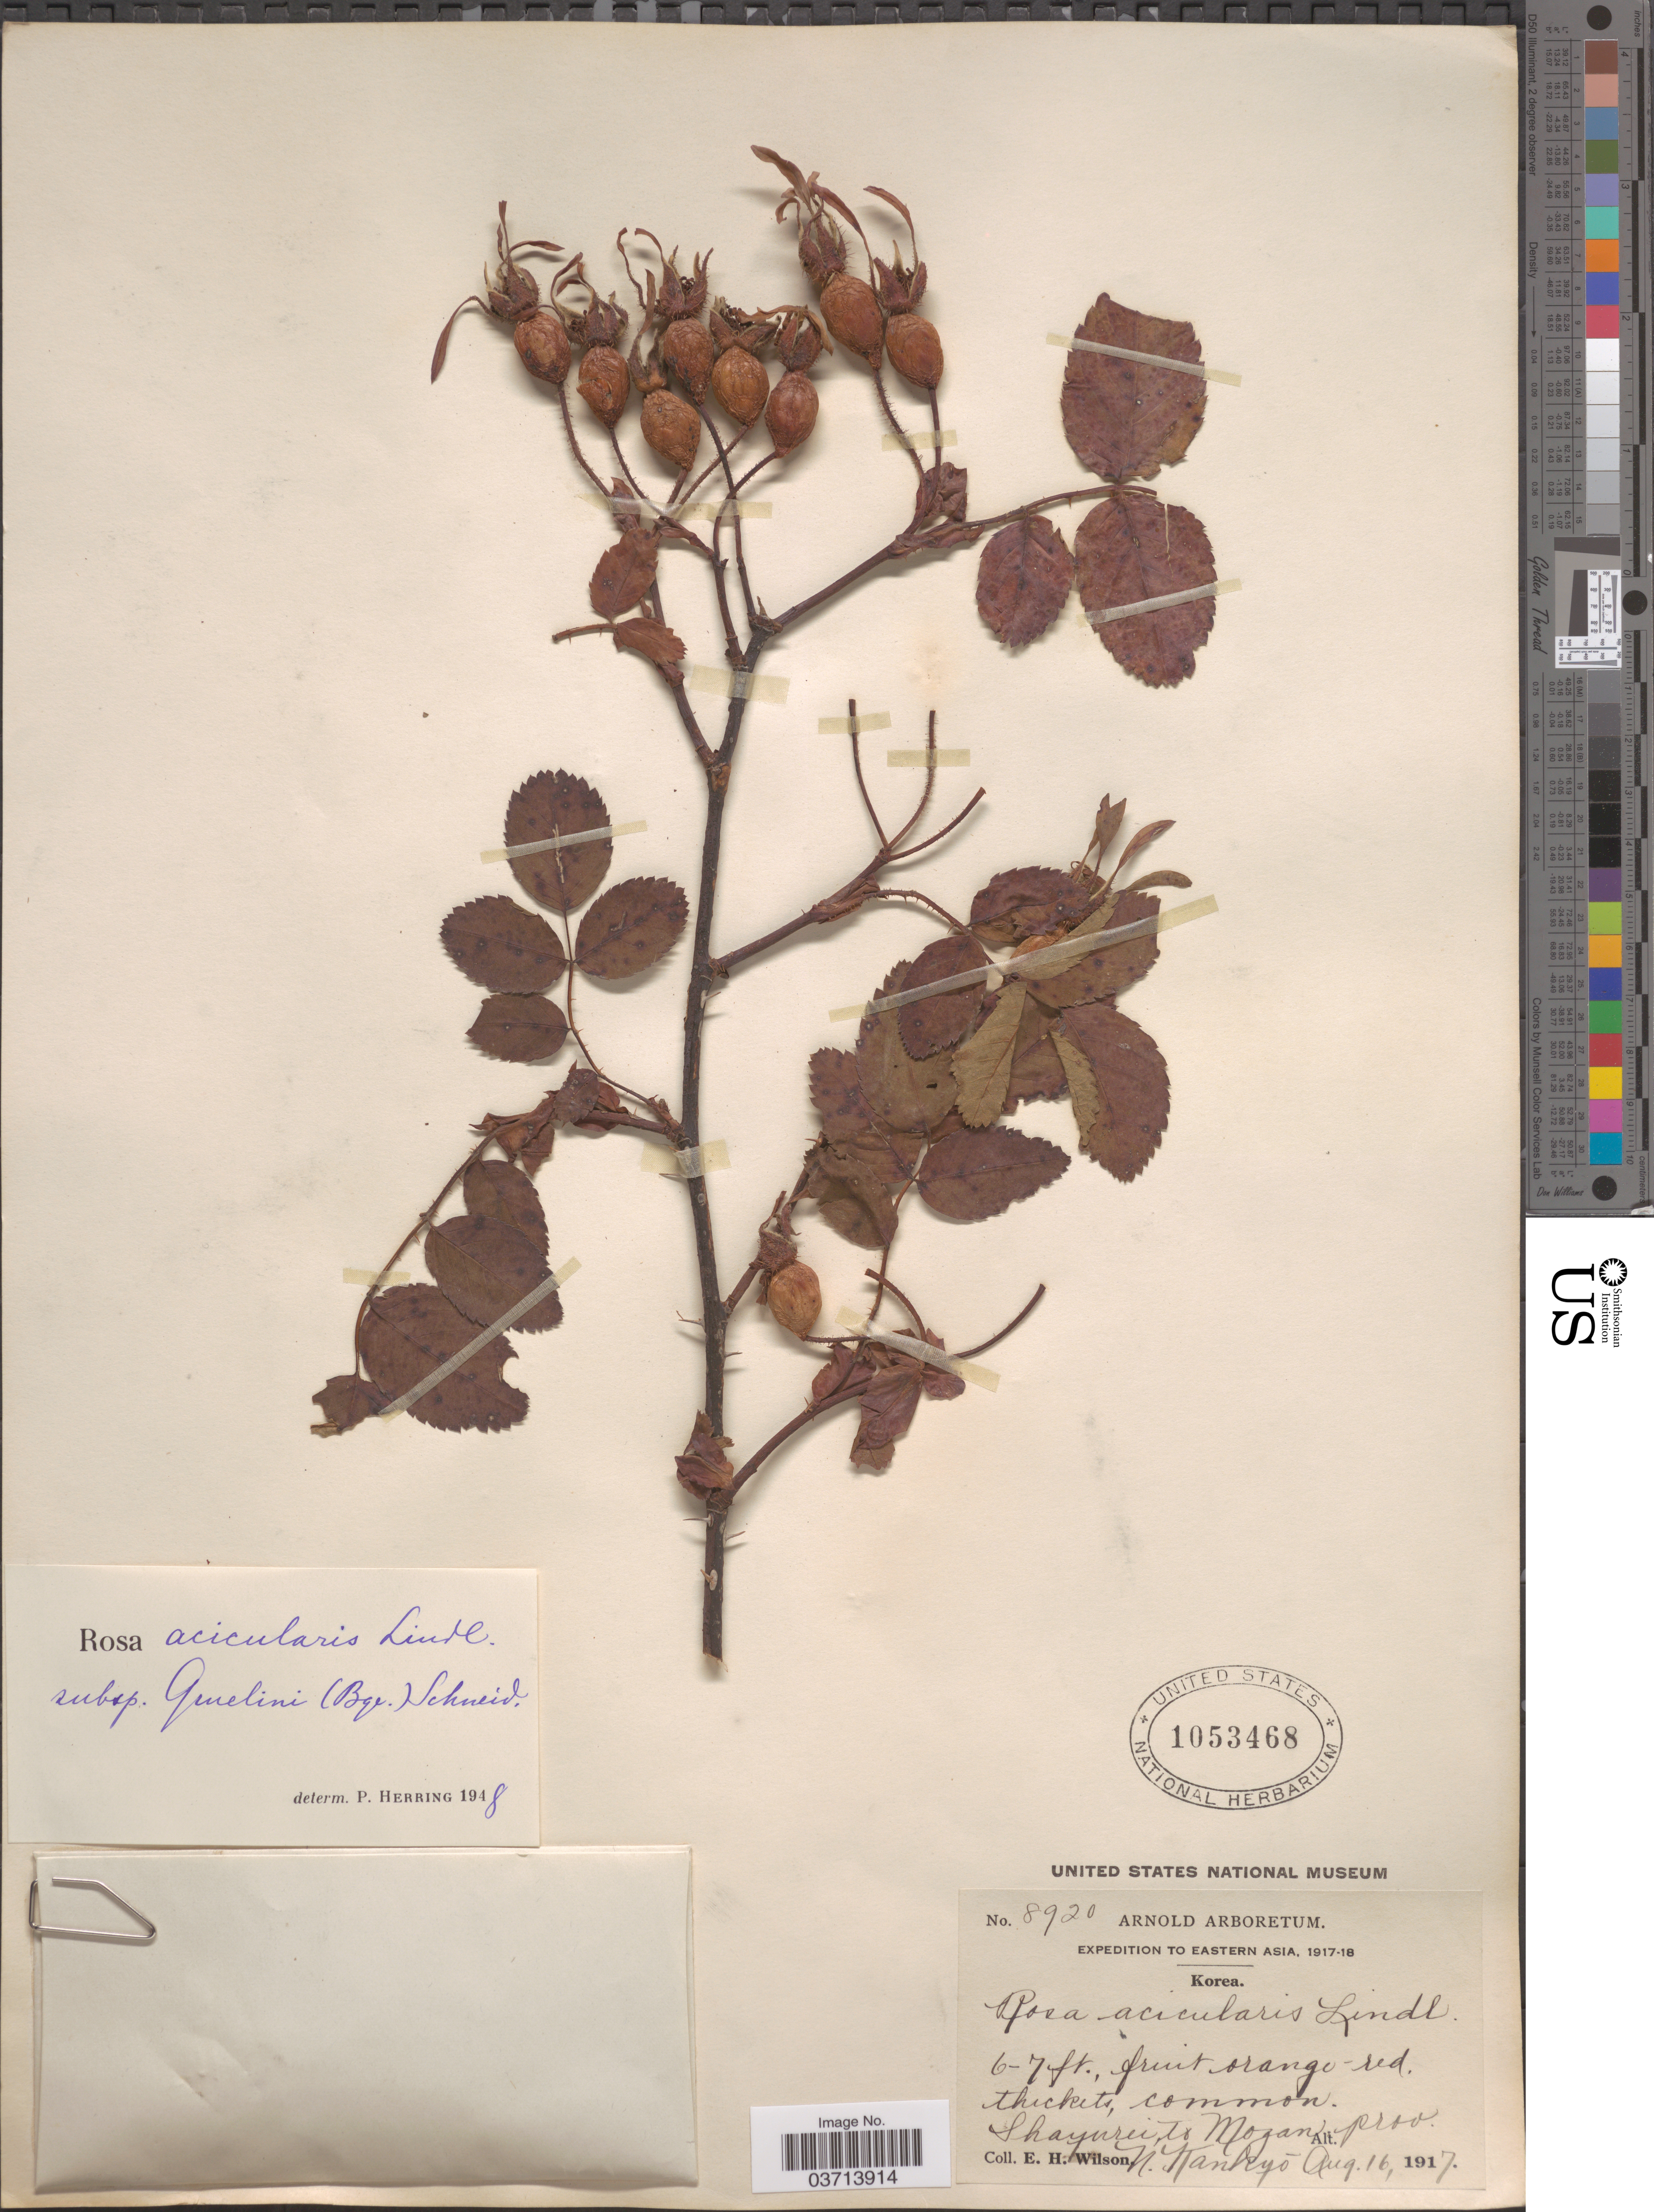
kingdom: Plantae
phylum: Tracheophyta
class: Magnoliopsida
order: Rosales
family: Rosaceae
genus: Rosa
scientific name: Rosa acicularis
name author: Lindl.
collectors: E. Wilson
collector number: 8920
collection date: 1917-08-16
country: North Korea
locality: Korea. Shayurei to Mozan, prov. N. Kankyo.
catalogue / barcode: US 1053468